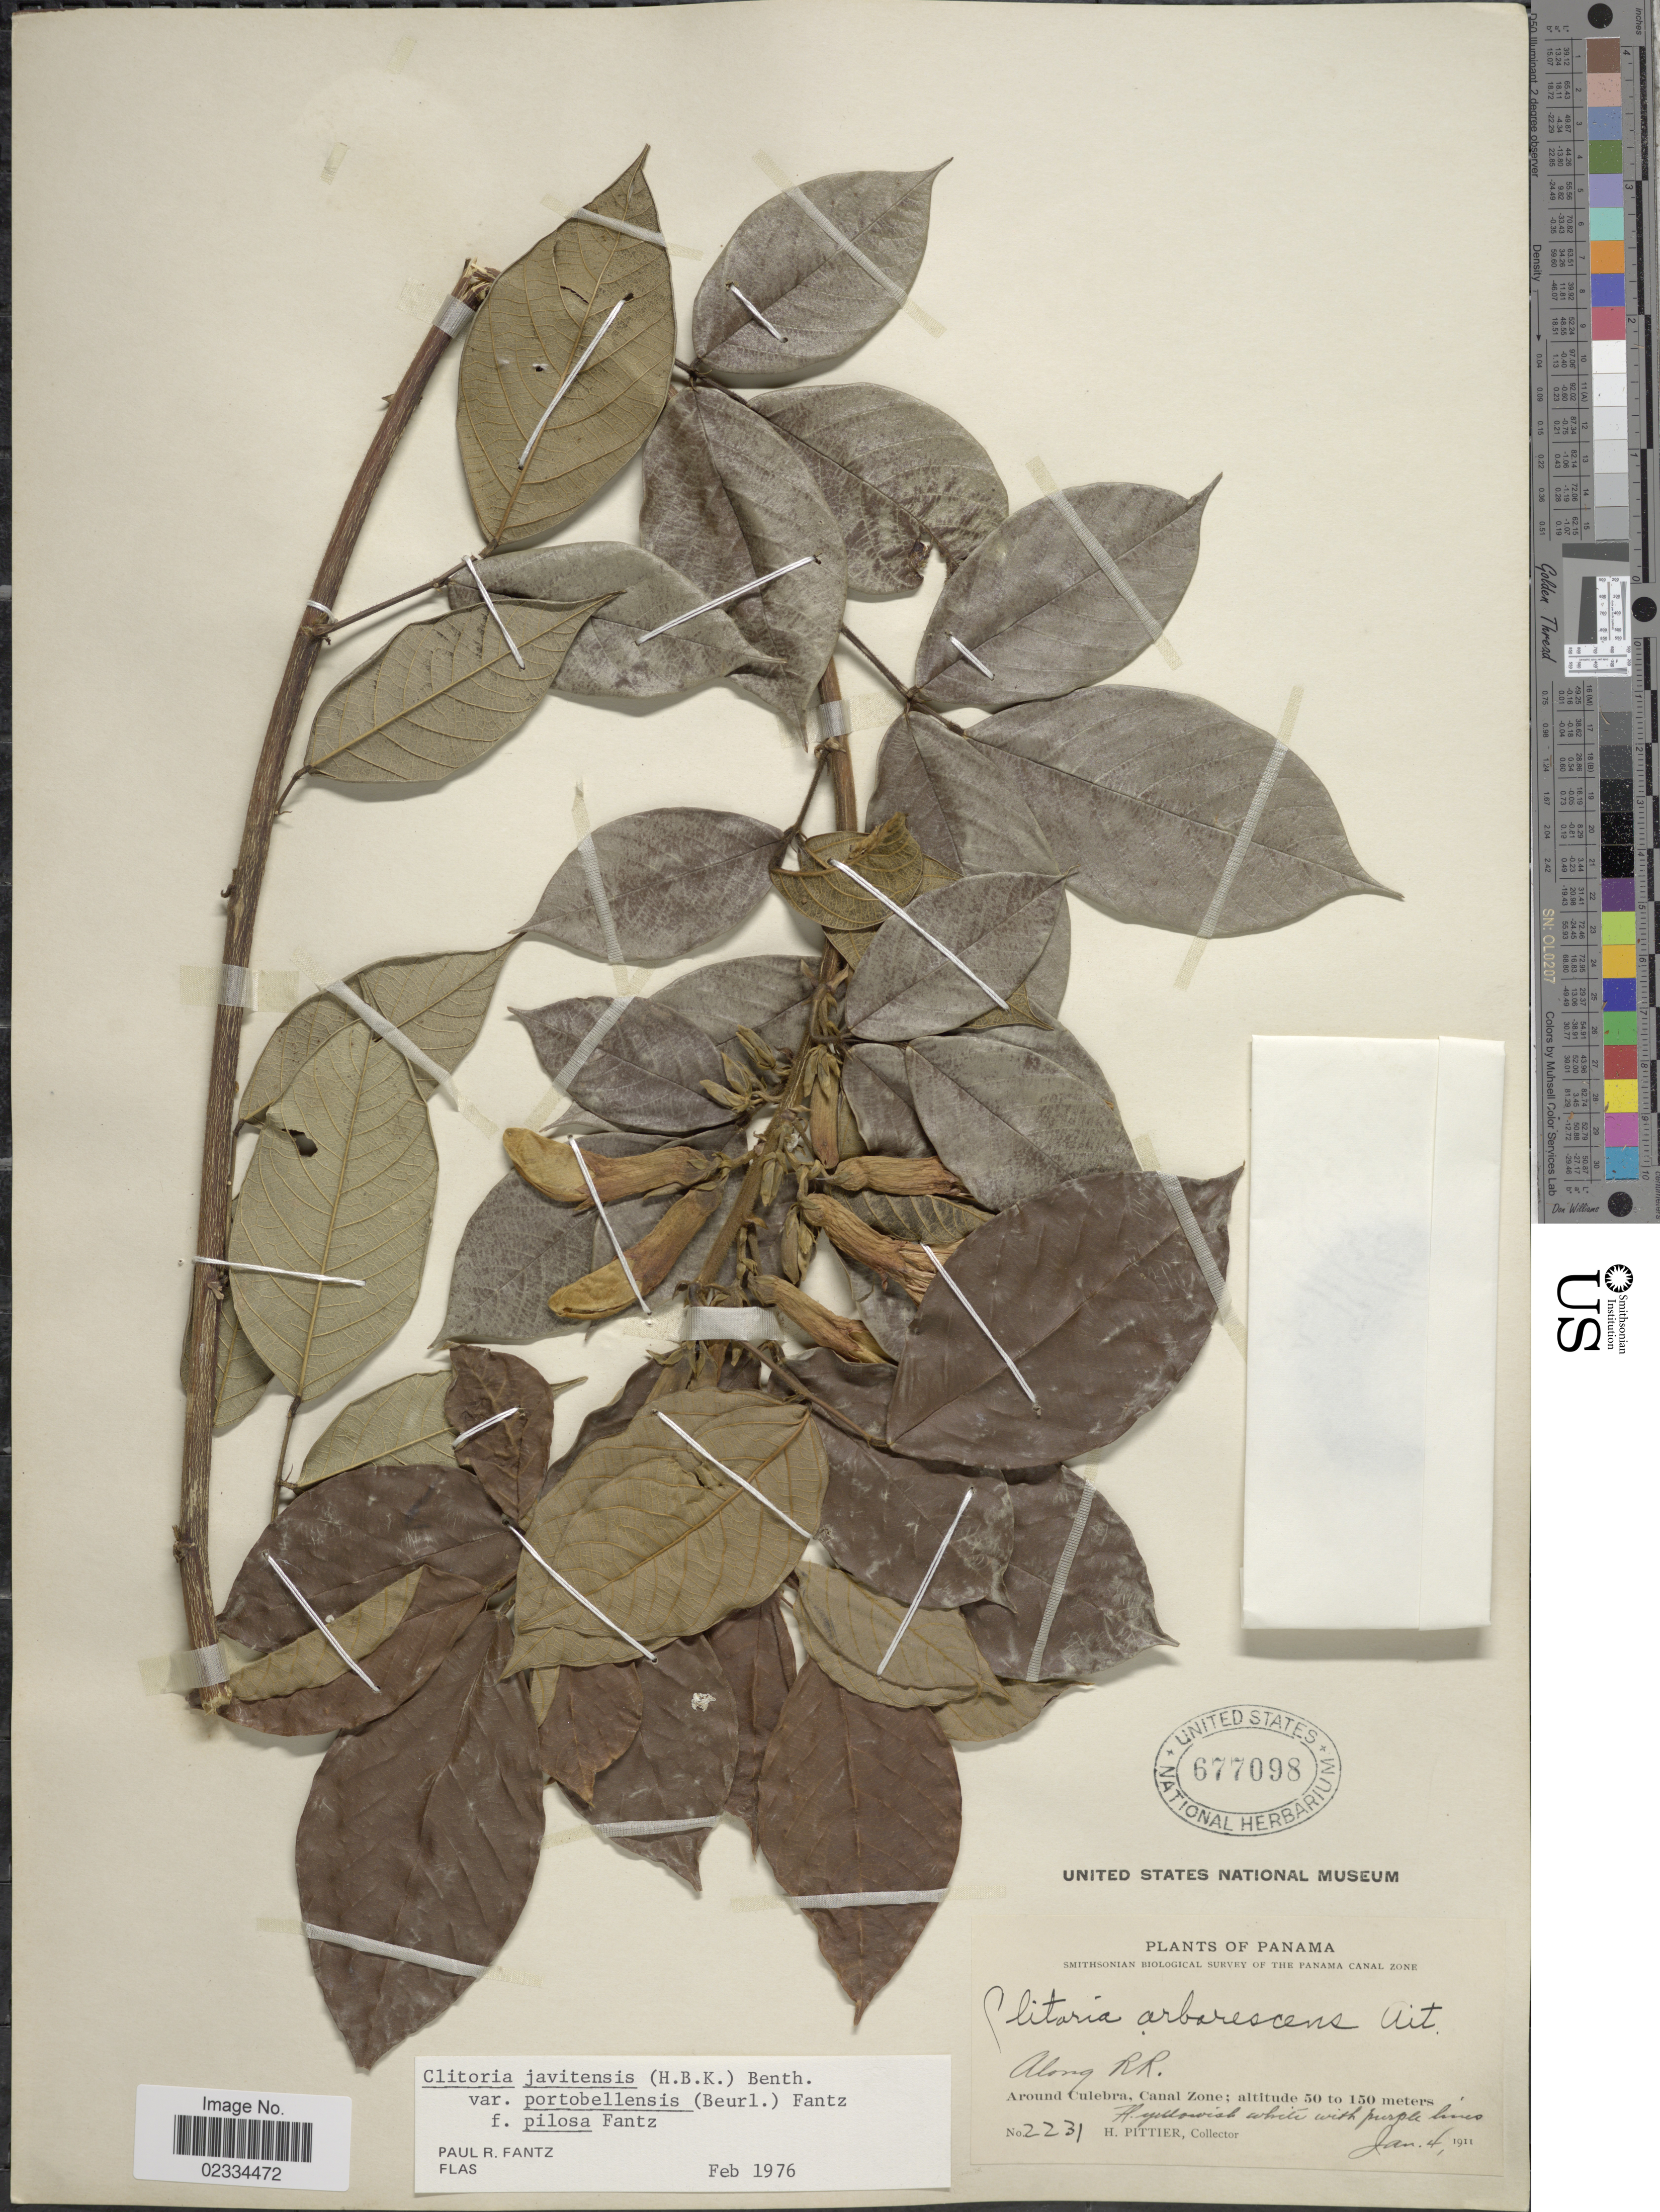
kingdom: Plantae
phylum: Tracheophyta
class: Magnoliopsida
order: Fabales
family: Fabaceae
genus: Clitoria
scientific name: Clitoria javitensis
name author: (Kunth) Benth.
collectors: H. F. Pittier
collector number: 2231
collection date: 1911-01-04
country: Panama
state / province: Colón / Panamá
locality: Around Culebra, Canal Zone, Along RR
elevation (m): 50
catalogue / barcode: US 677098